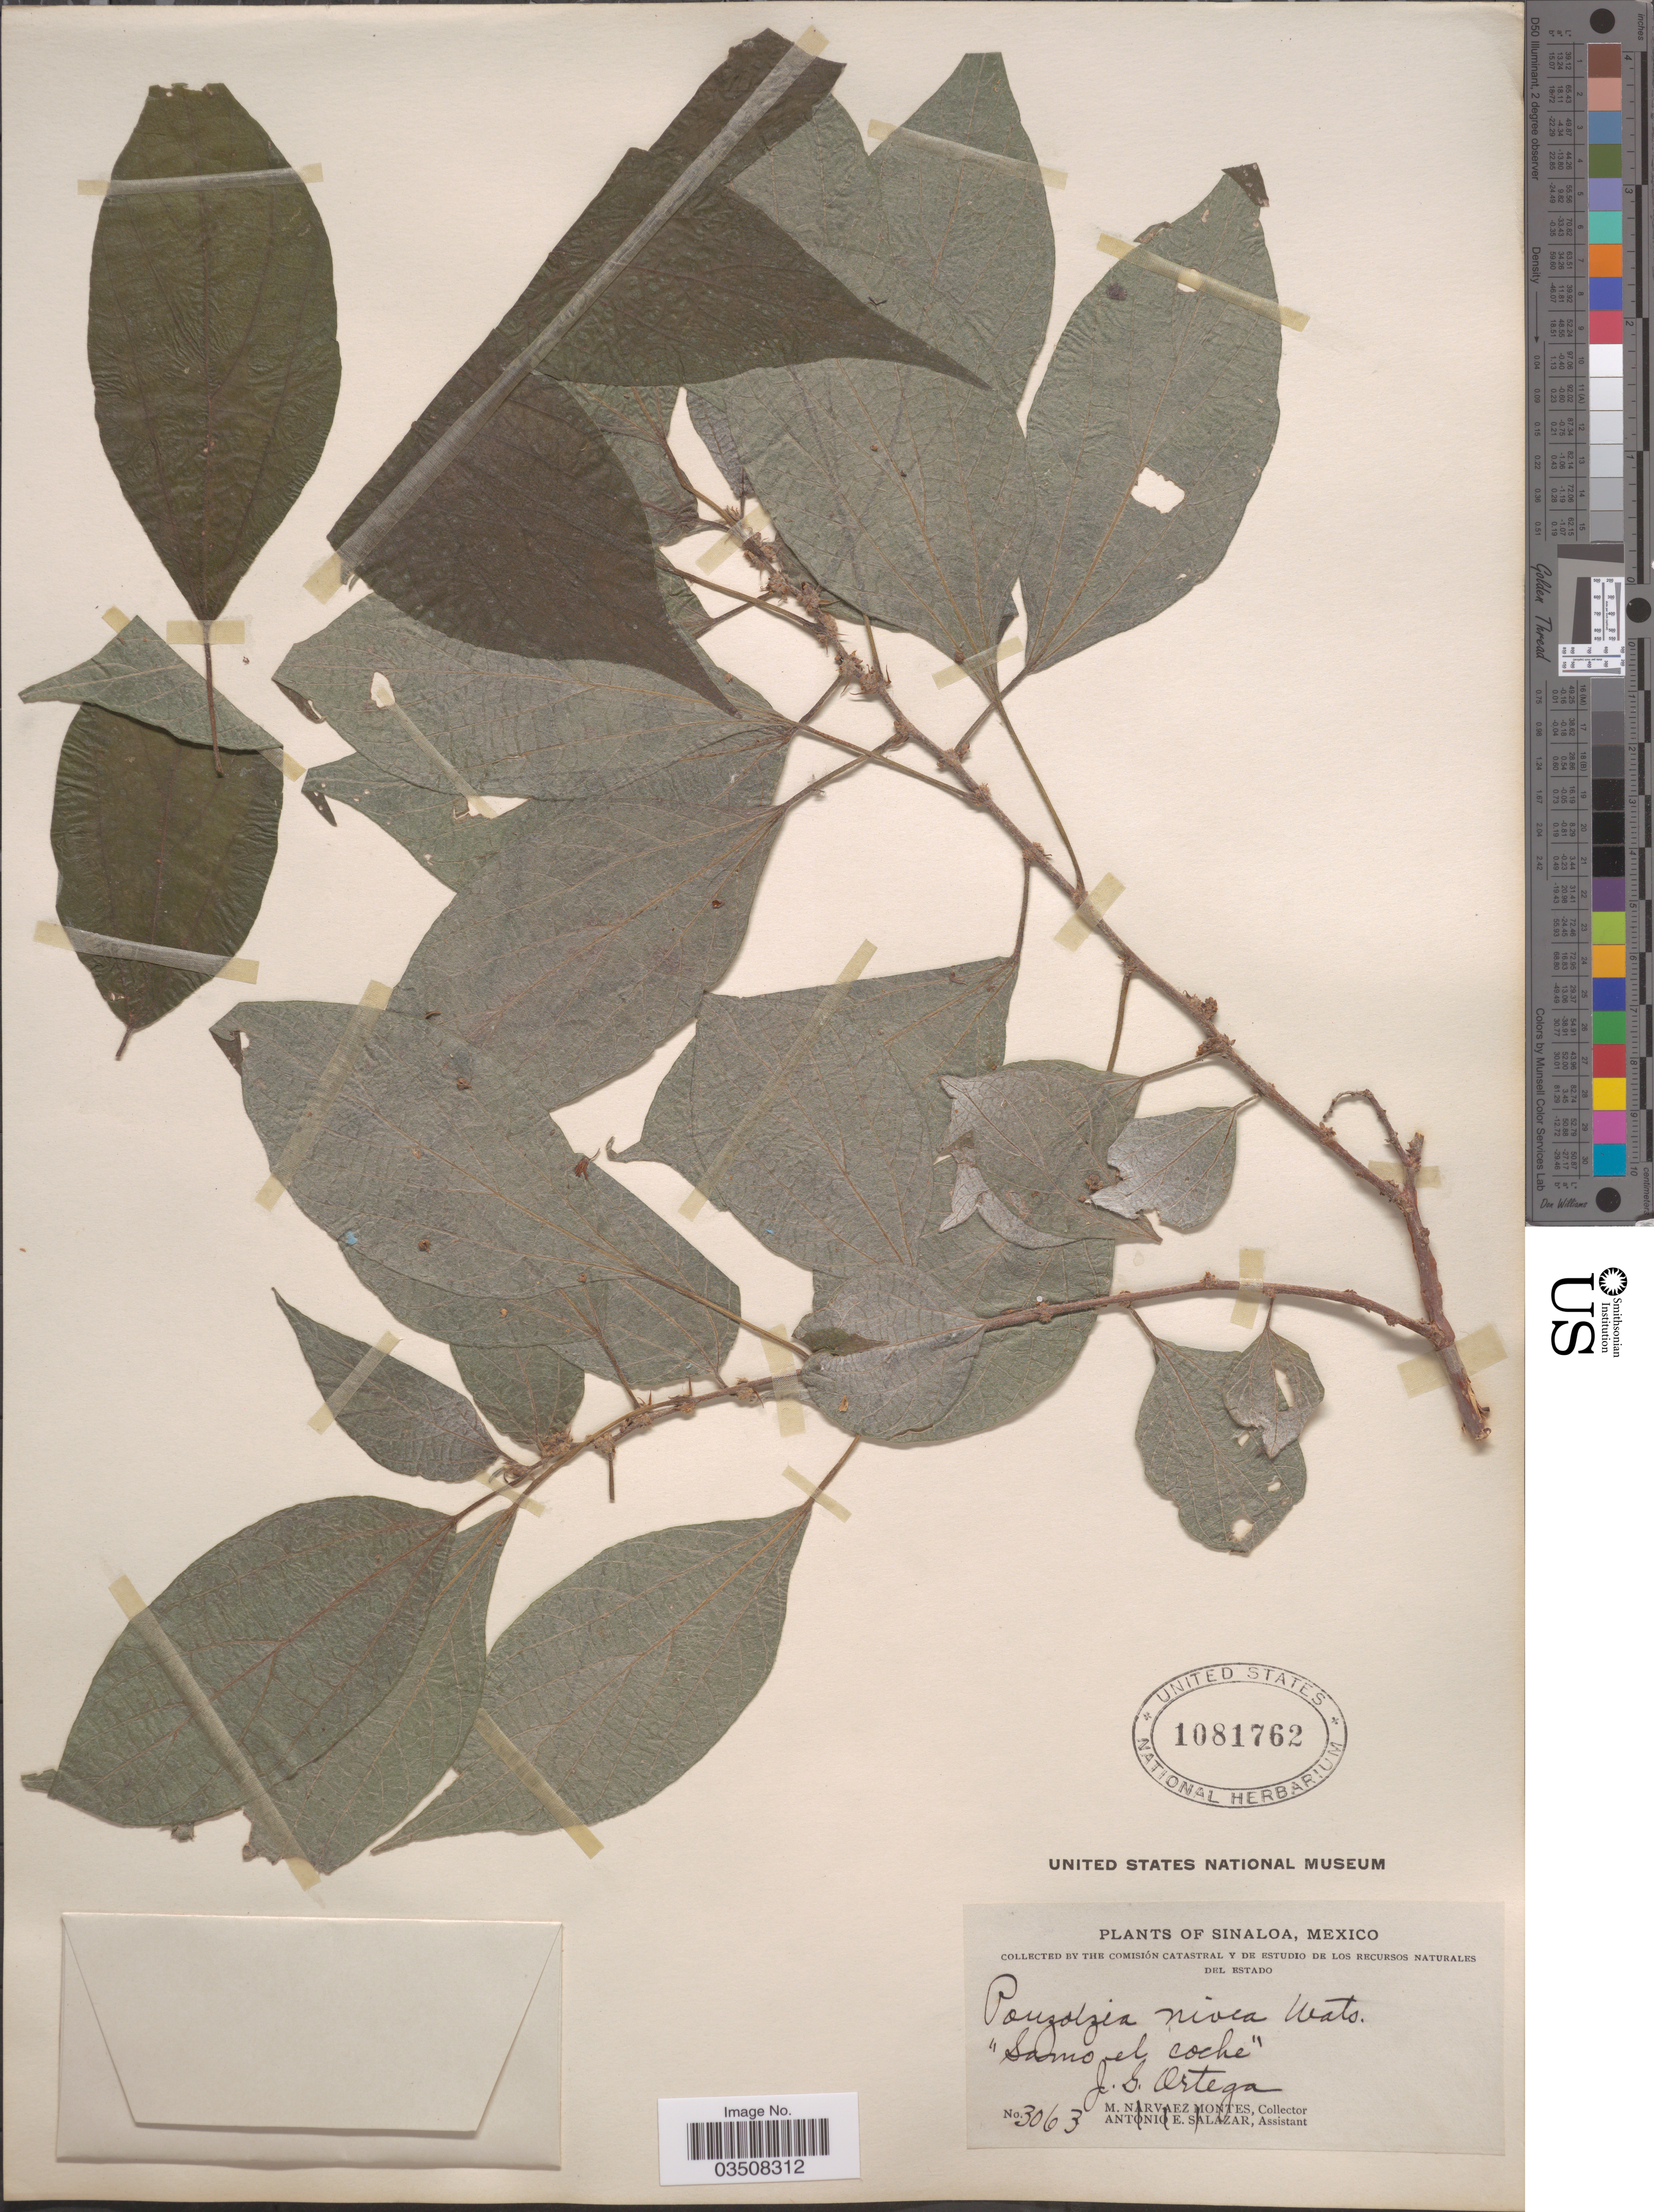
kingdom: Plantae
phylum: Tracheophyta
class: Magnoliopsida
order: Rosales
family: Urticaceae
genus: Pouzolzia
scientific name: Pouzolzia nivea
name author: S. Watson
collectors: J. Ortega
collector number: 3063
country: Mexico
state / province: Sinaloa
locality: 'Samo el coche'.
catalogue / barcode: US 1081762